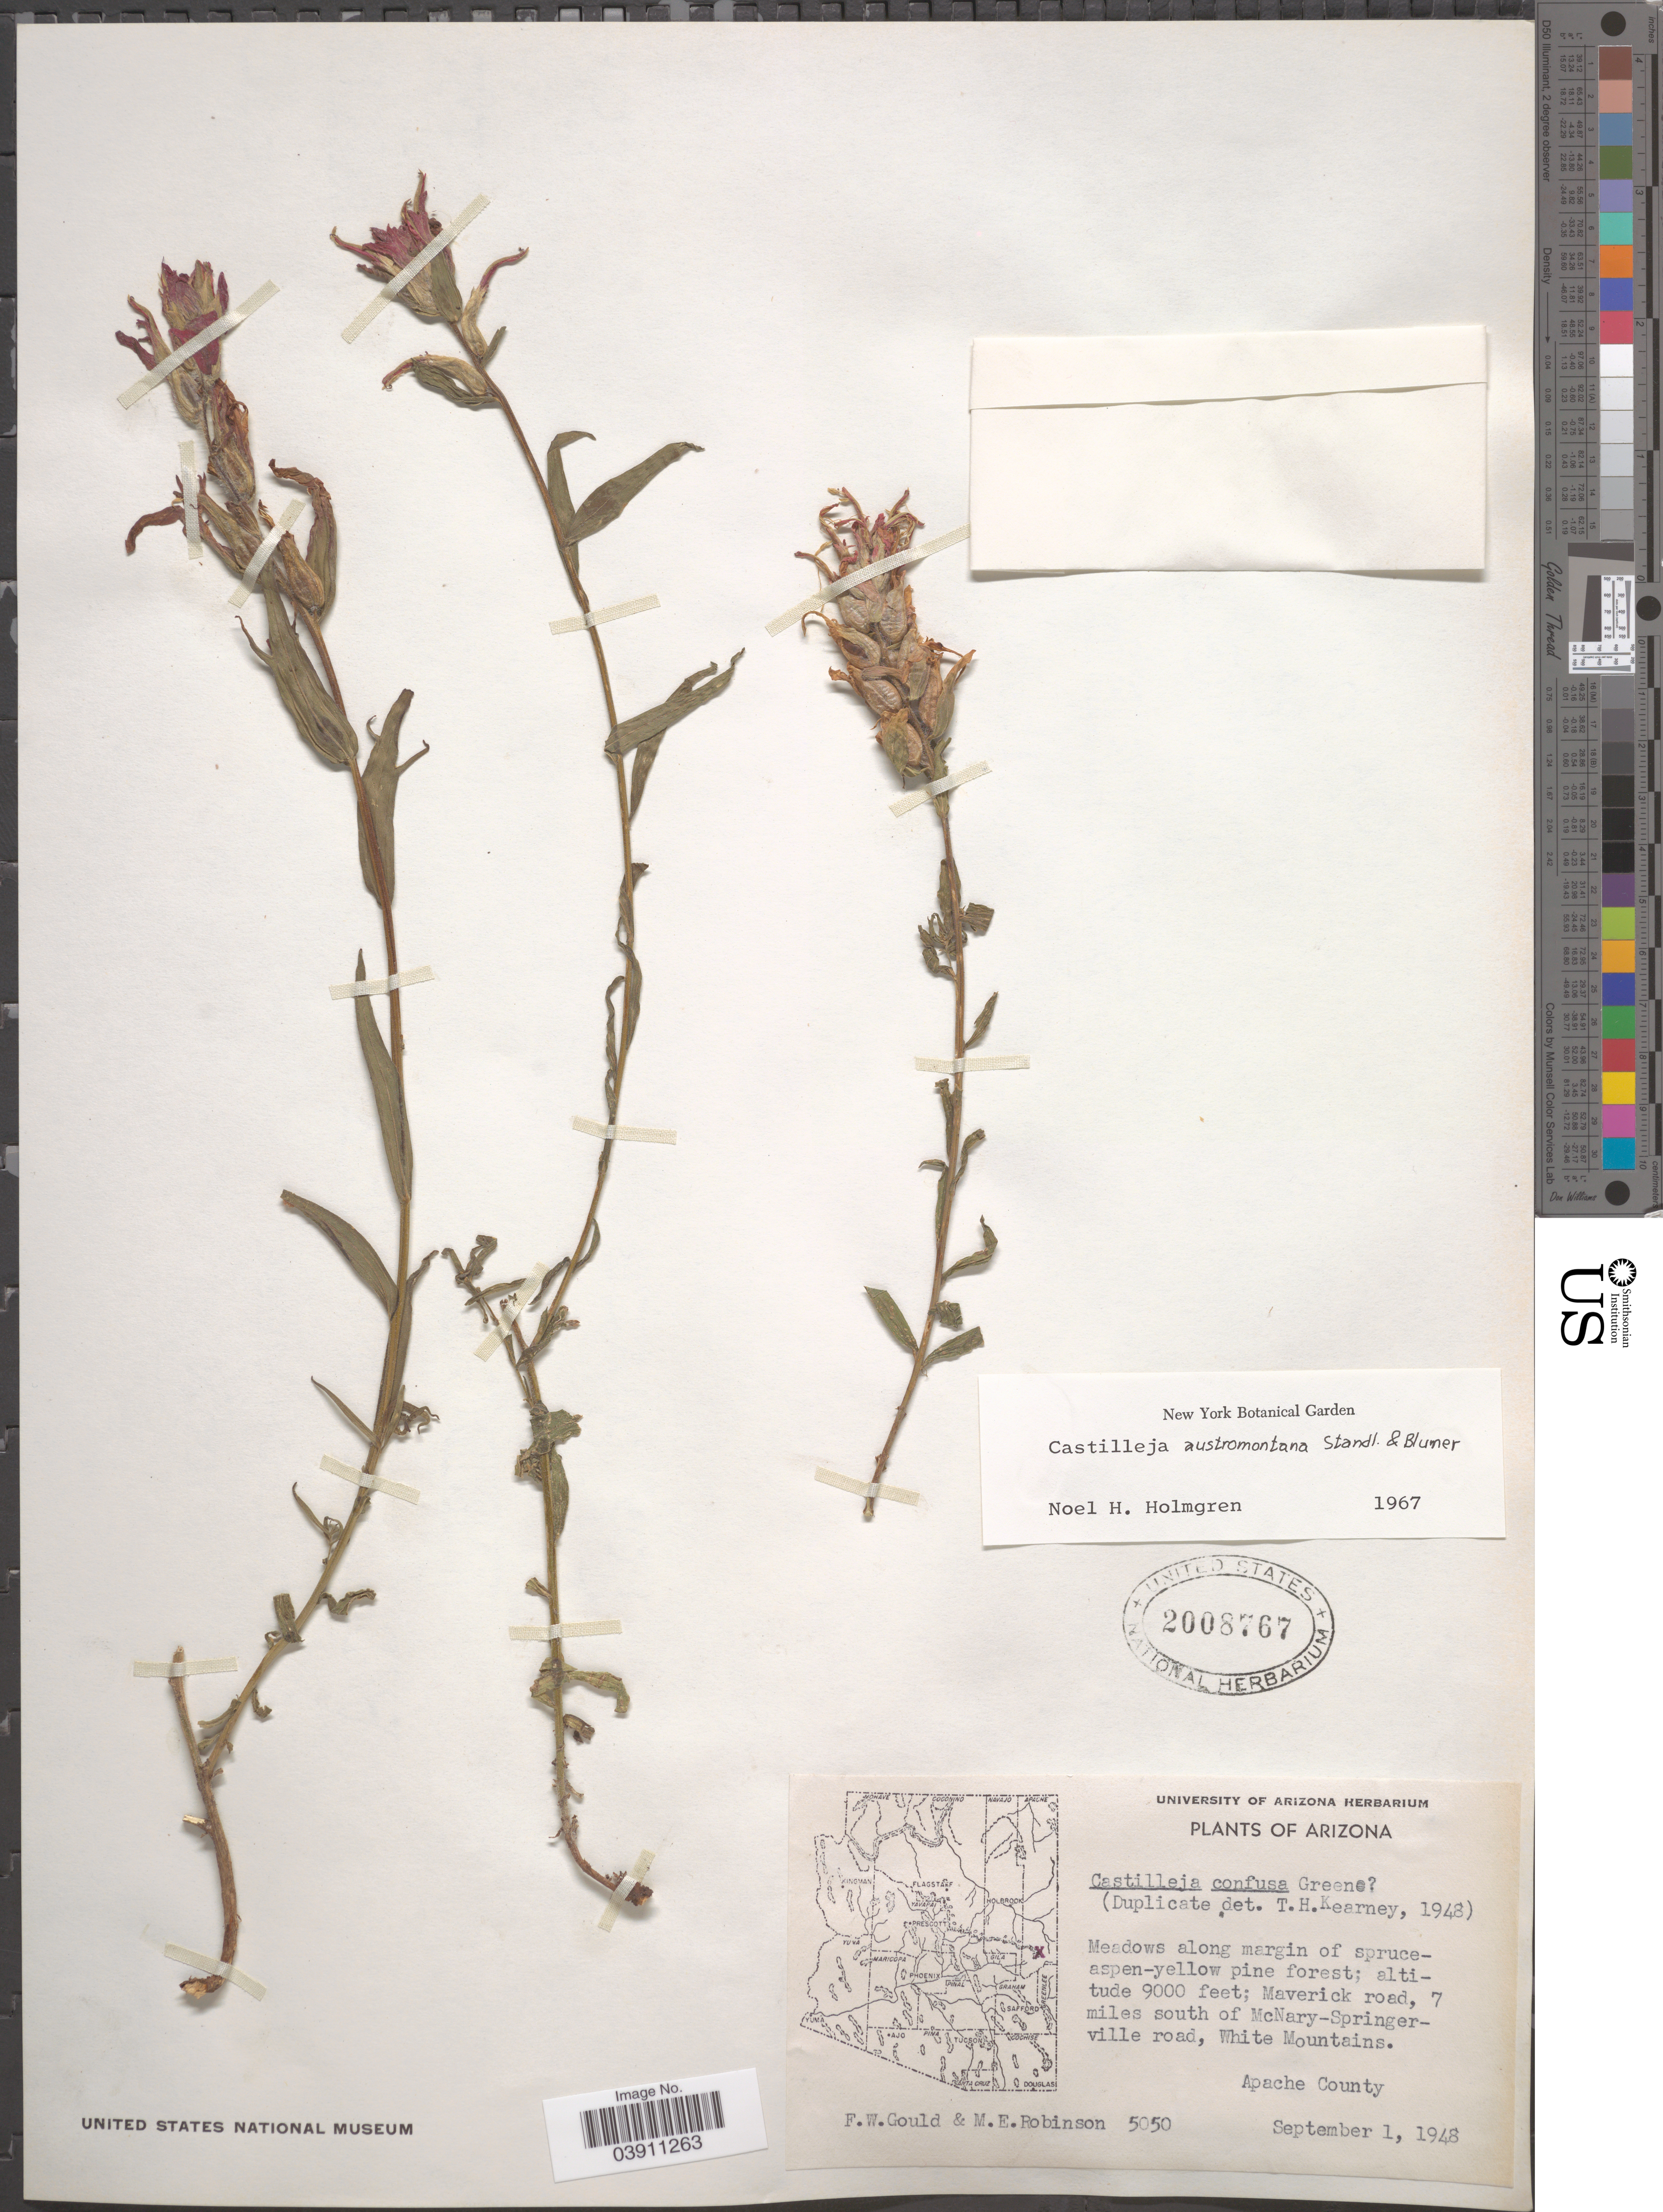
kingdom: Plantae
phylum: Tracheophyta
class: Magnoliopsida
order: Lamiales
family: Orobanchaceae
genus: Castilleja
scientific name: Castilleja austromontana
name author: Standl. & Blumer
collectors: F. W. Gould & M. E. Robinson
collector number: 5050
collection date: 1948-09-01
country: United States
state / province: Arizona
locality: Maverick road, 7 miles south of McNary-Springerville road, White Mountains. Apache County.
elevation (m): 2743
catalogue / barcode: US 2008767